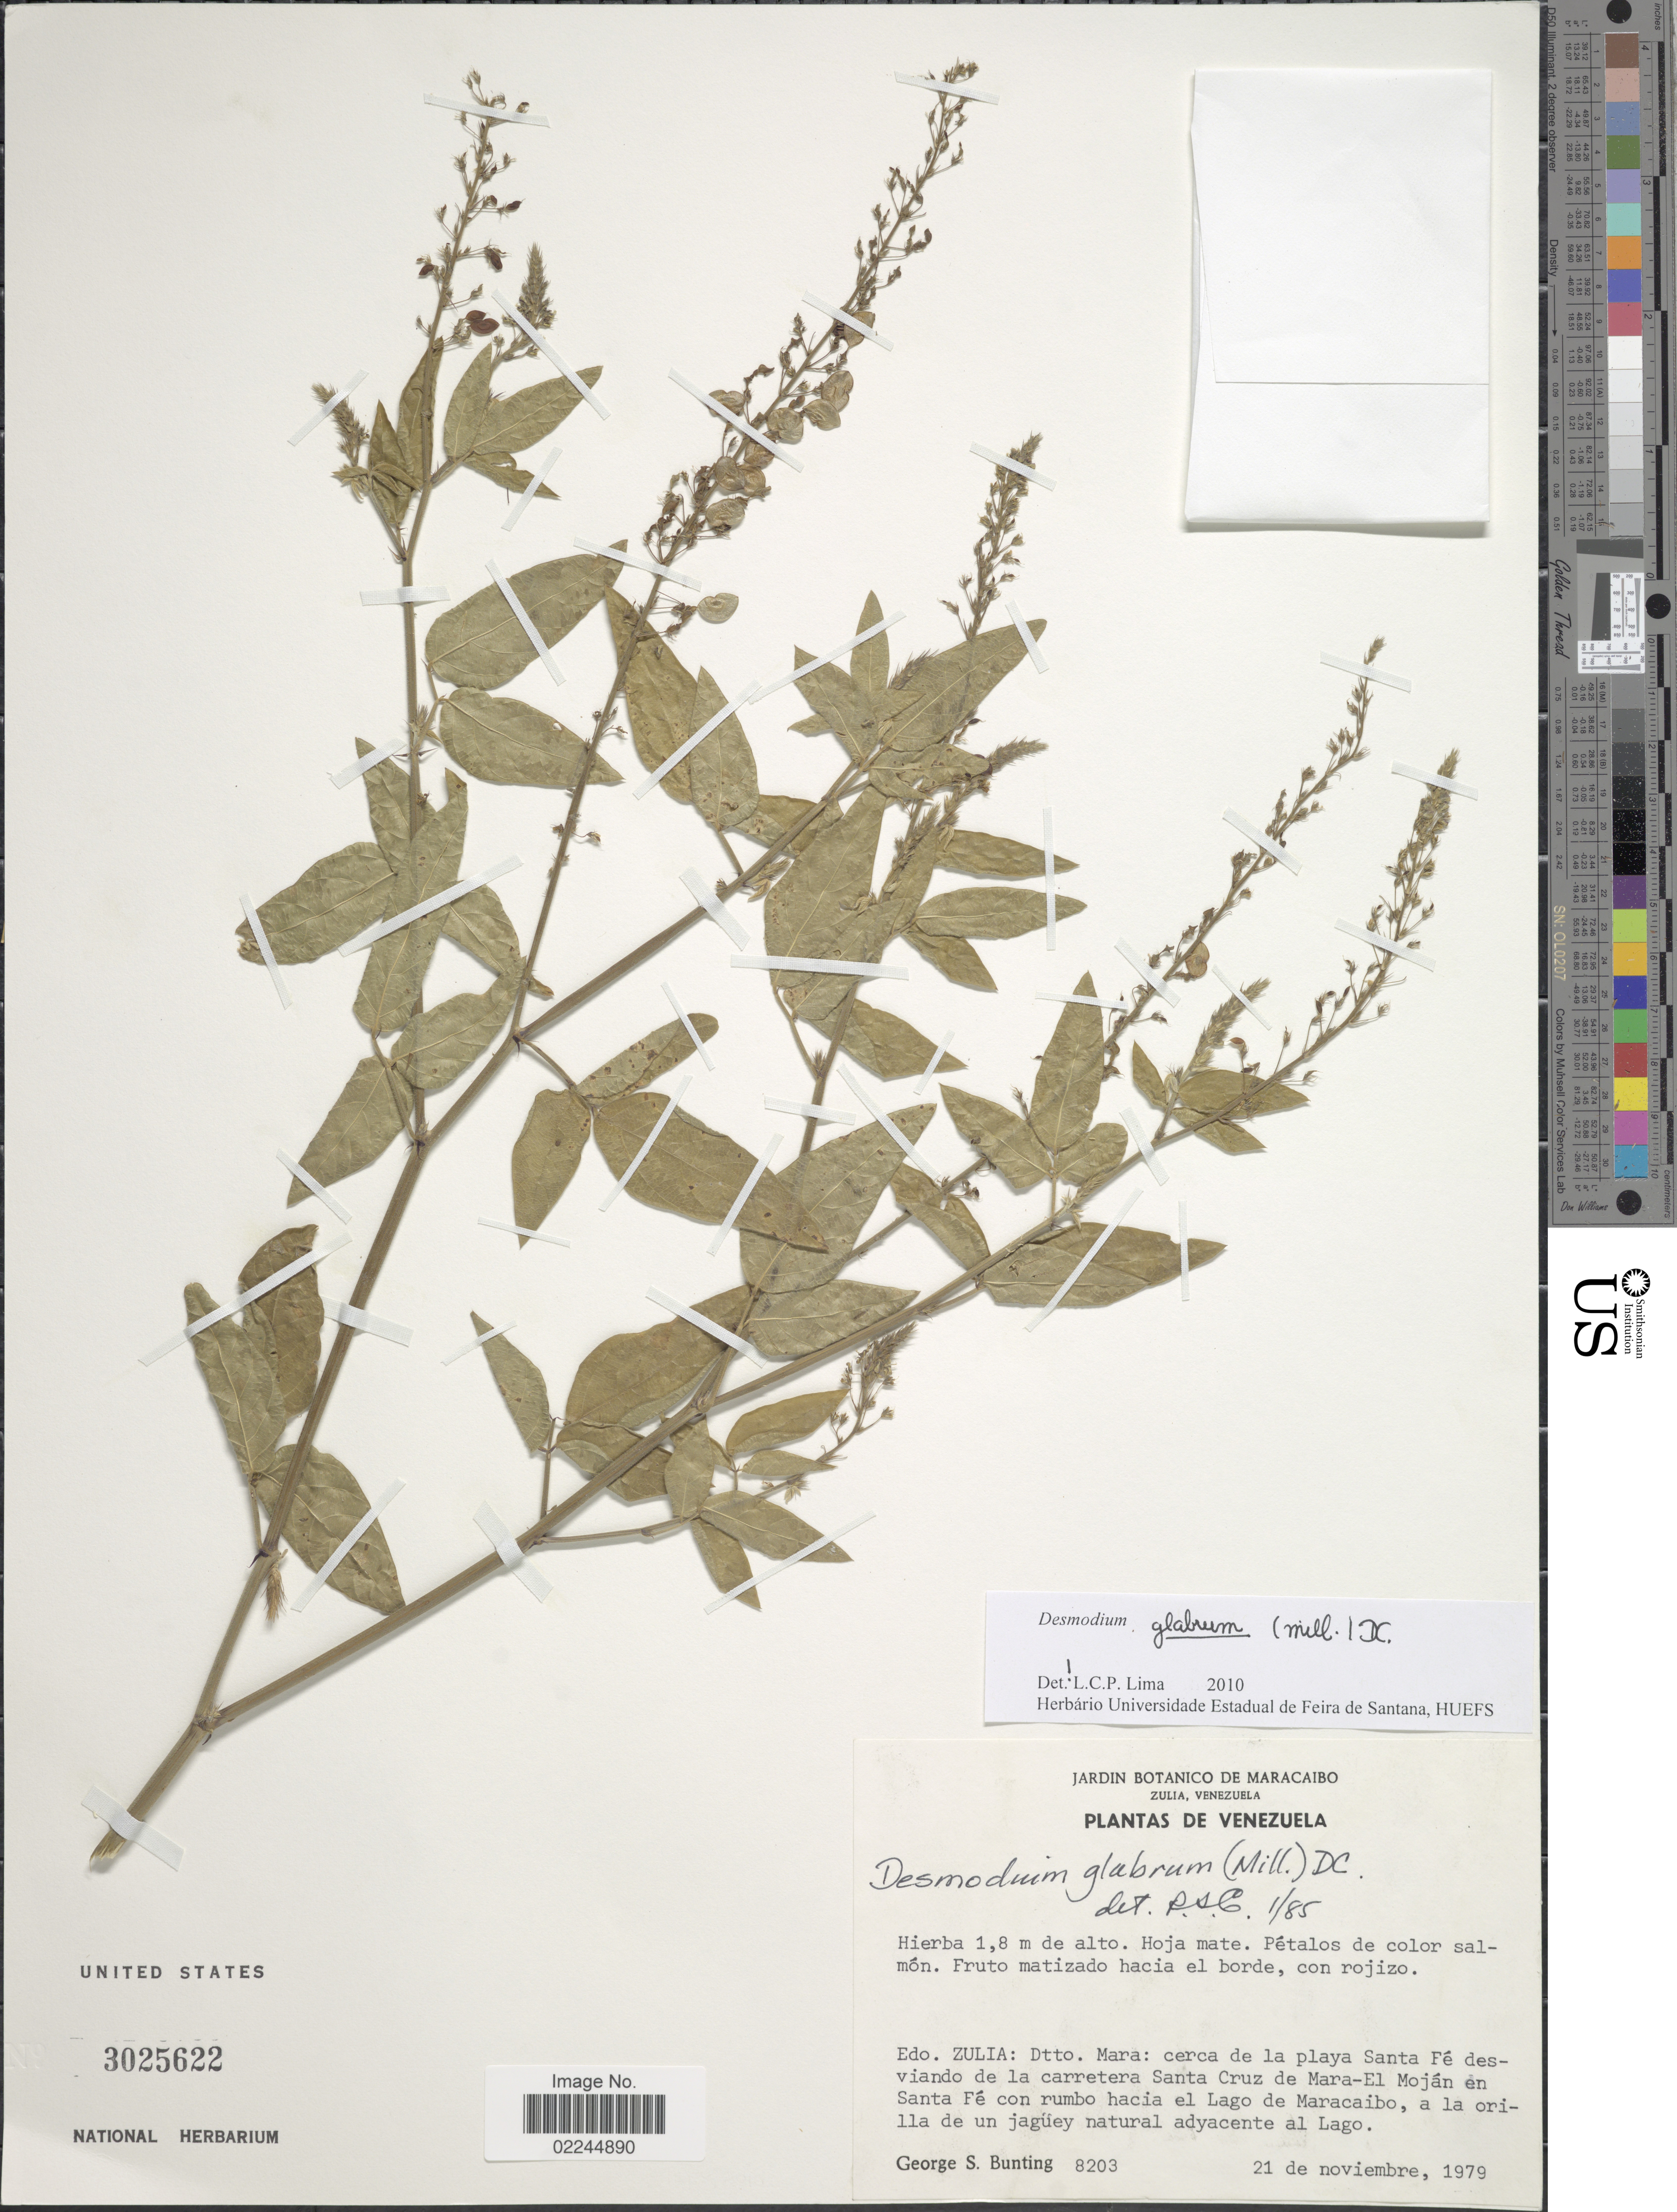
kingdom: Plantae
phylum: Tracheophyta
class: Magnoliopsida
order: Fabales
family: Fabaceae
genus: Desmodium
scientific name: Desmodium glabrum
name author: (Mill.) DC.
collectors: G. S. Bunting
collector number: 8203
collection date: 1979-11-21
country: Venezuela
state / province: Zulia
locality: Dtto. Mara, cerca de la playa Santa Fe desviando de la carretera Santa Cruz de Mara, El Mojan en Santa Fe con rumbo hacia el Lago de Maracaibo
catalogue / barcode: US 3025622